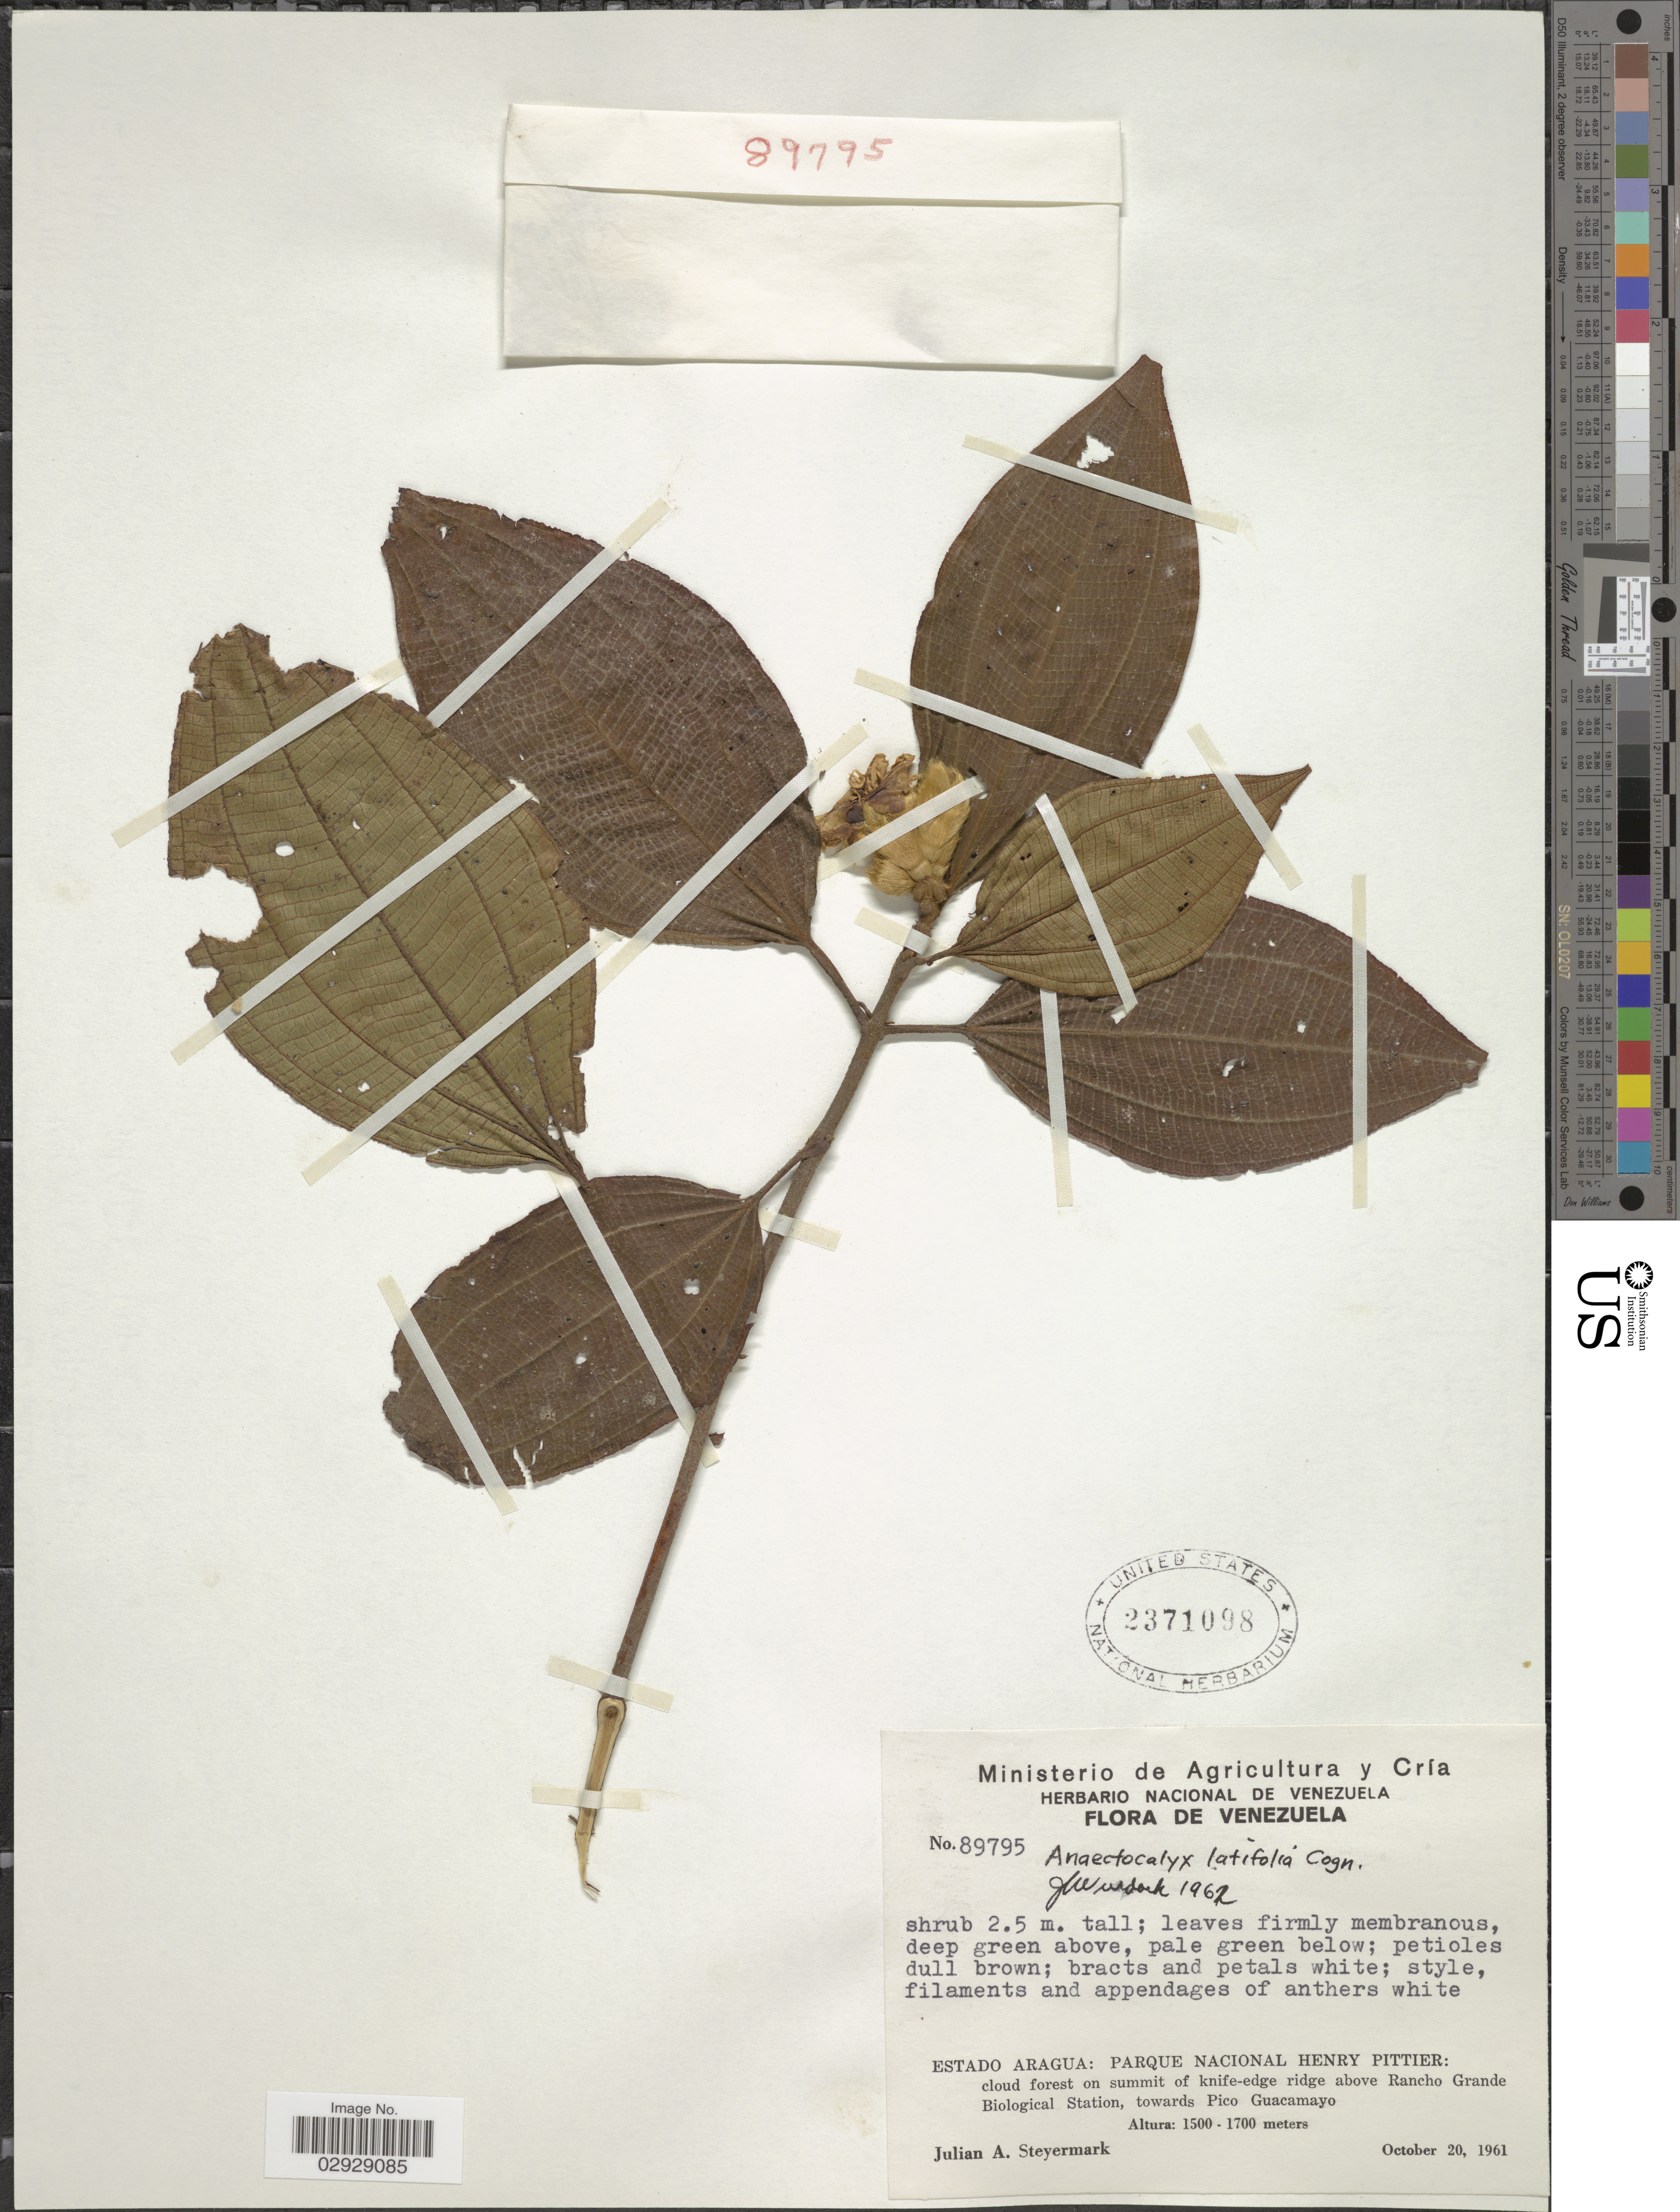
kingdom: Plantae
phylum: Tracheophyta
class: Magnoliopsida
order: Myrtales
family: Melastomataceae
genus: Anaectocalyx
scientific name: Anaectocalyx latifolia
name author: Cogn.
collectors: J. Steyermark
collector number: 89795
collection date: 1961-10-20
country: Venezuela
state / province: Aragua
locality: Parque Nacional Henry Pittier: above Rancho Grande Biological Station, towards Pico Guacamayo.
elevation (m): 1500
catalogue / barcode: US 2371098